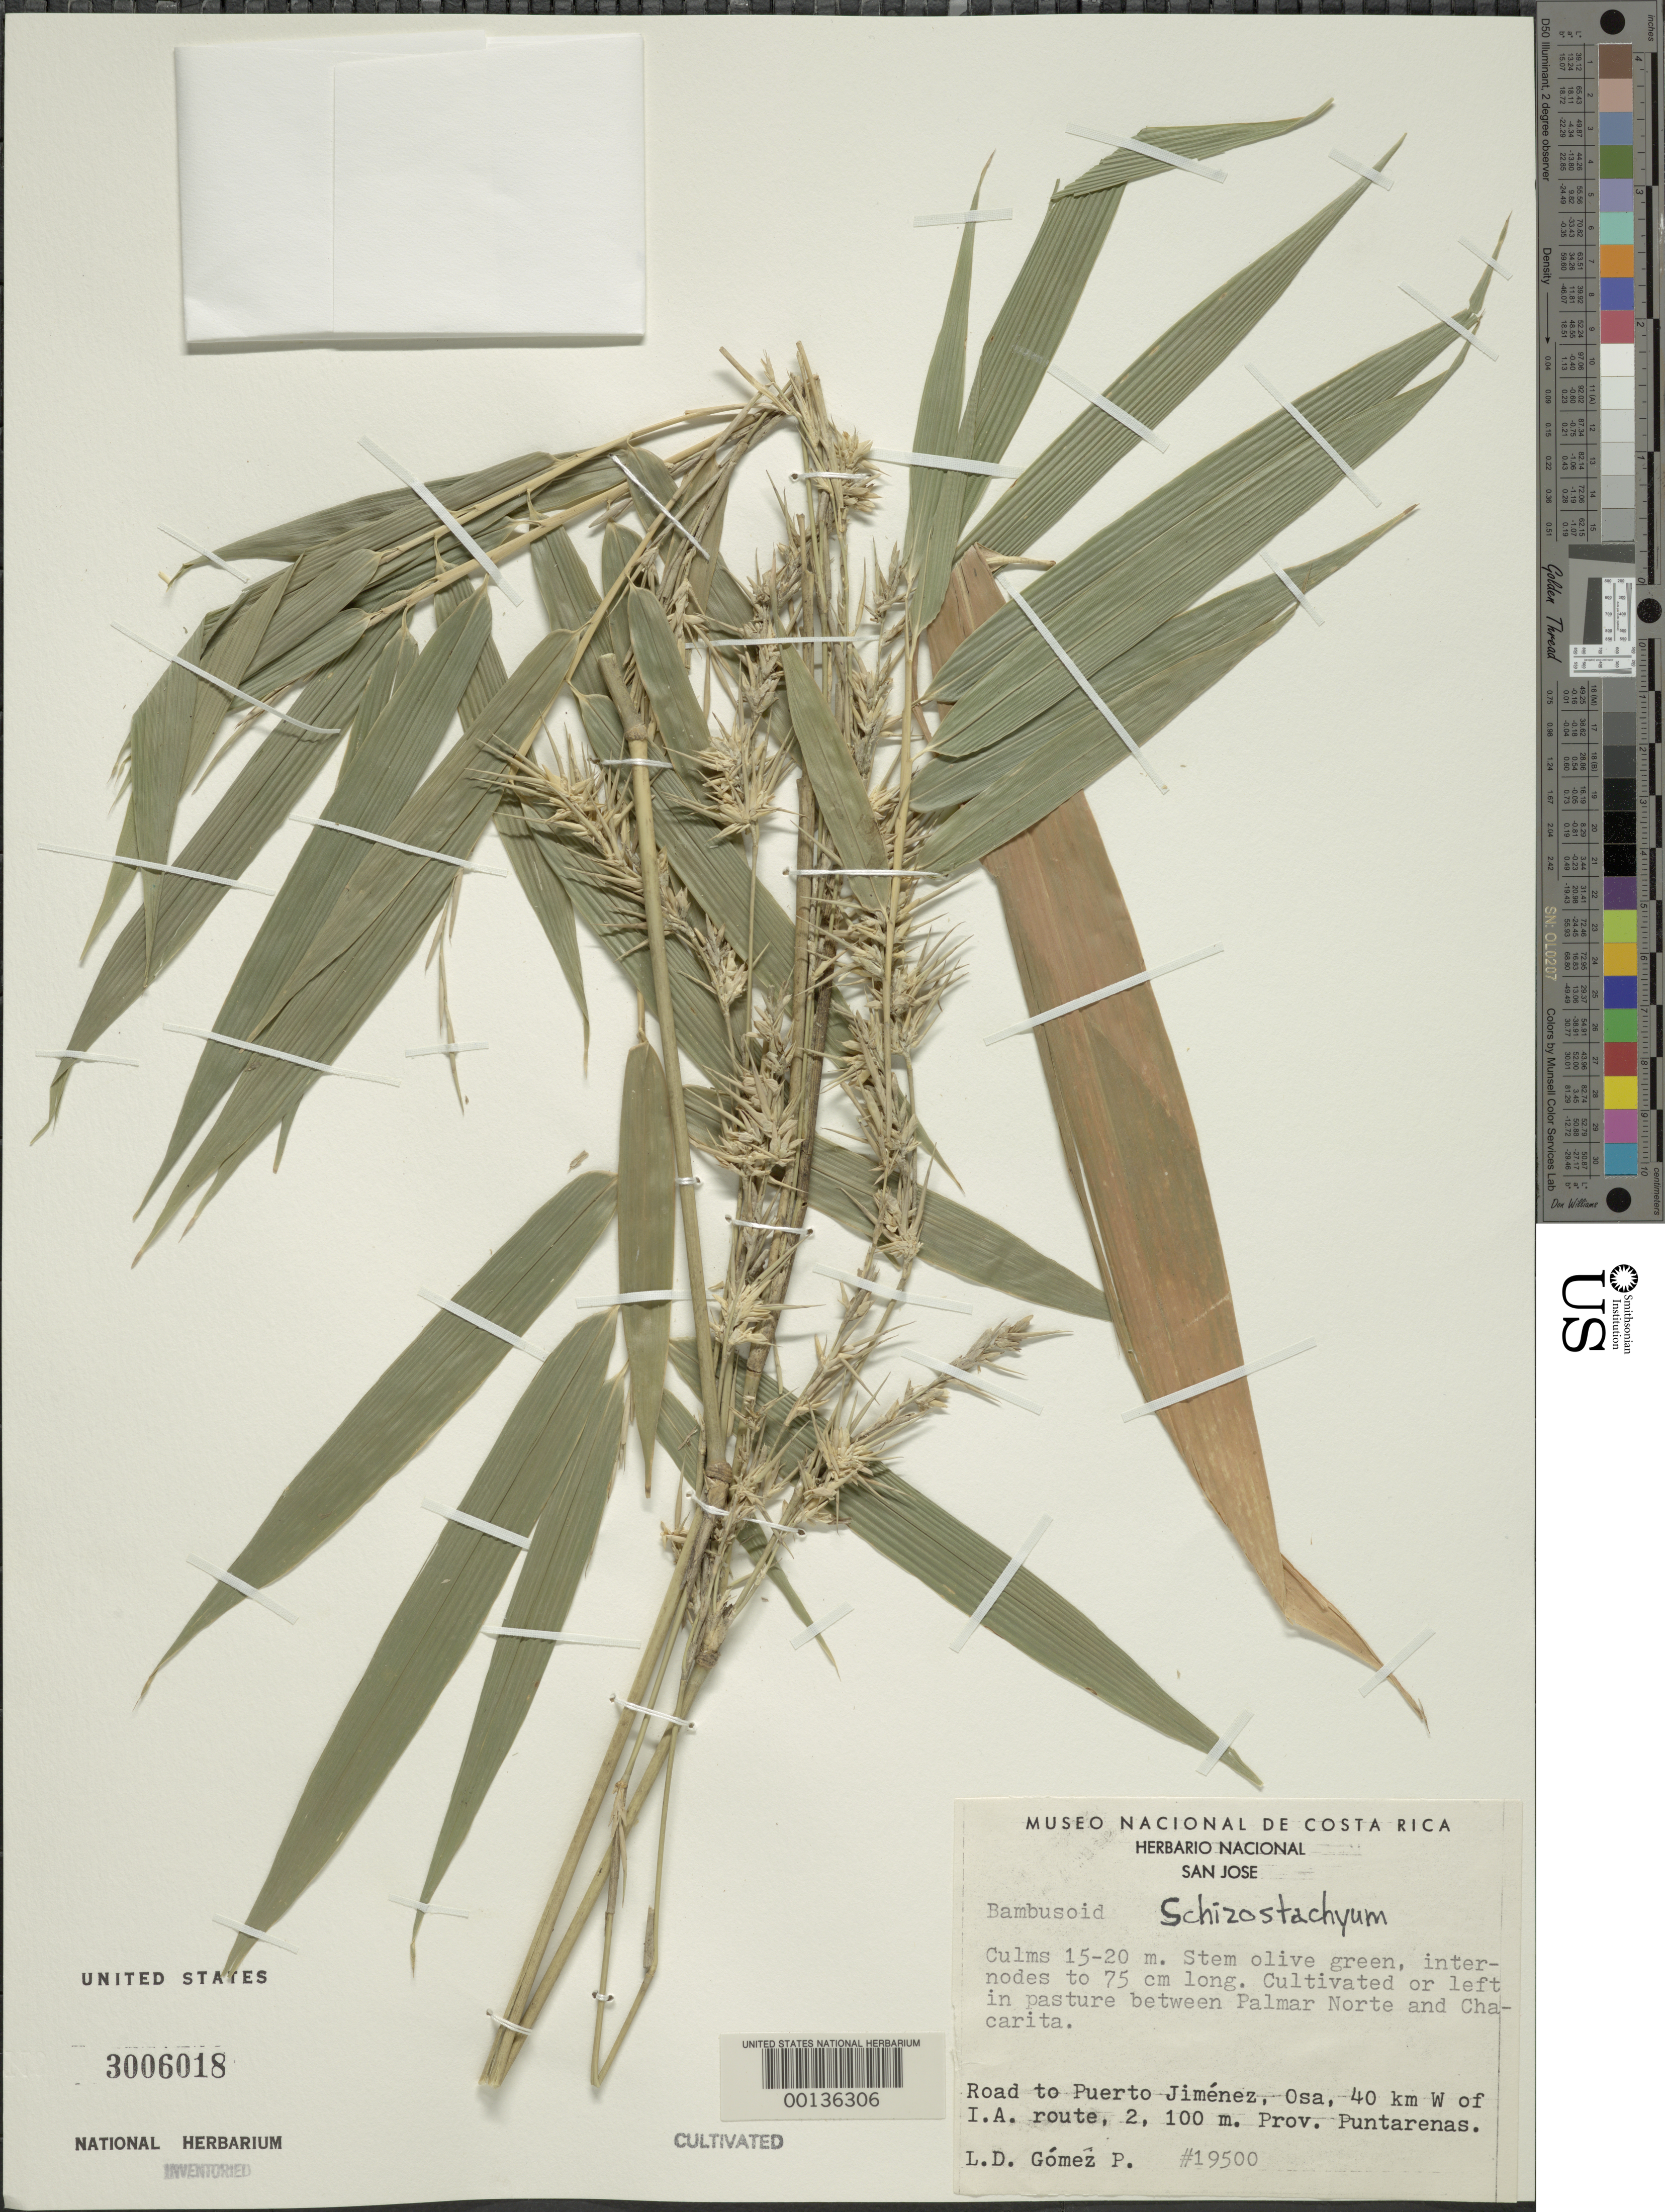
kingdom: Plantae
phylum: Tracheophyta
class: Liliopsida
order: Poales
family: Poaceae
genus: Schizostachyum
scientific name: Schizostachyum sp.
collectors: L. D. Gómez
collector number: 19500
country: Costa Rica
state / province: Puntarenas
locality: Puerto jimenez, osa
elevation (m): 100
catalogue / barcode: US 3006018